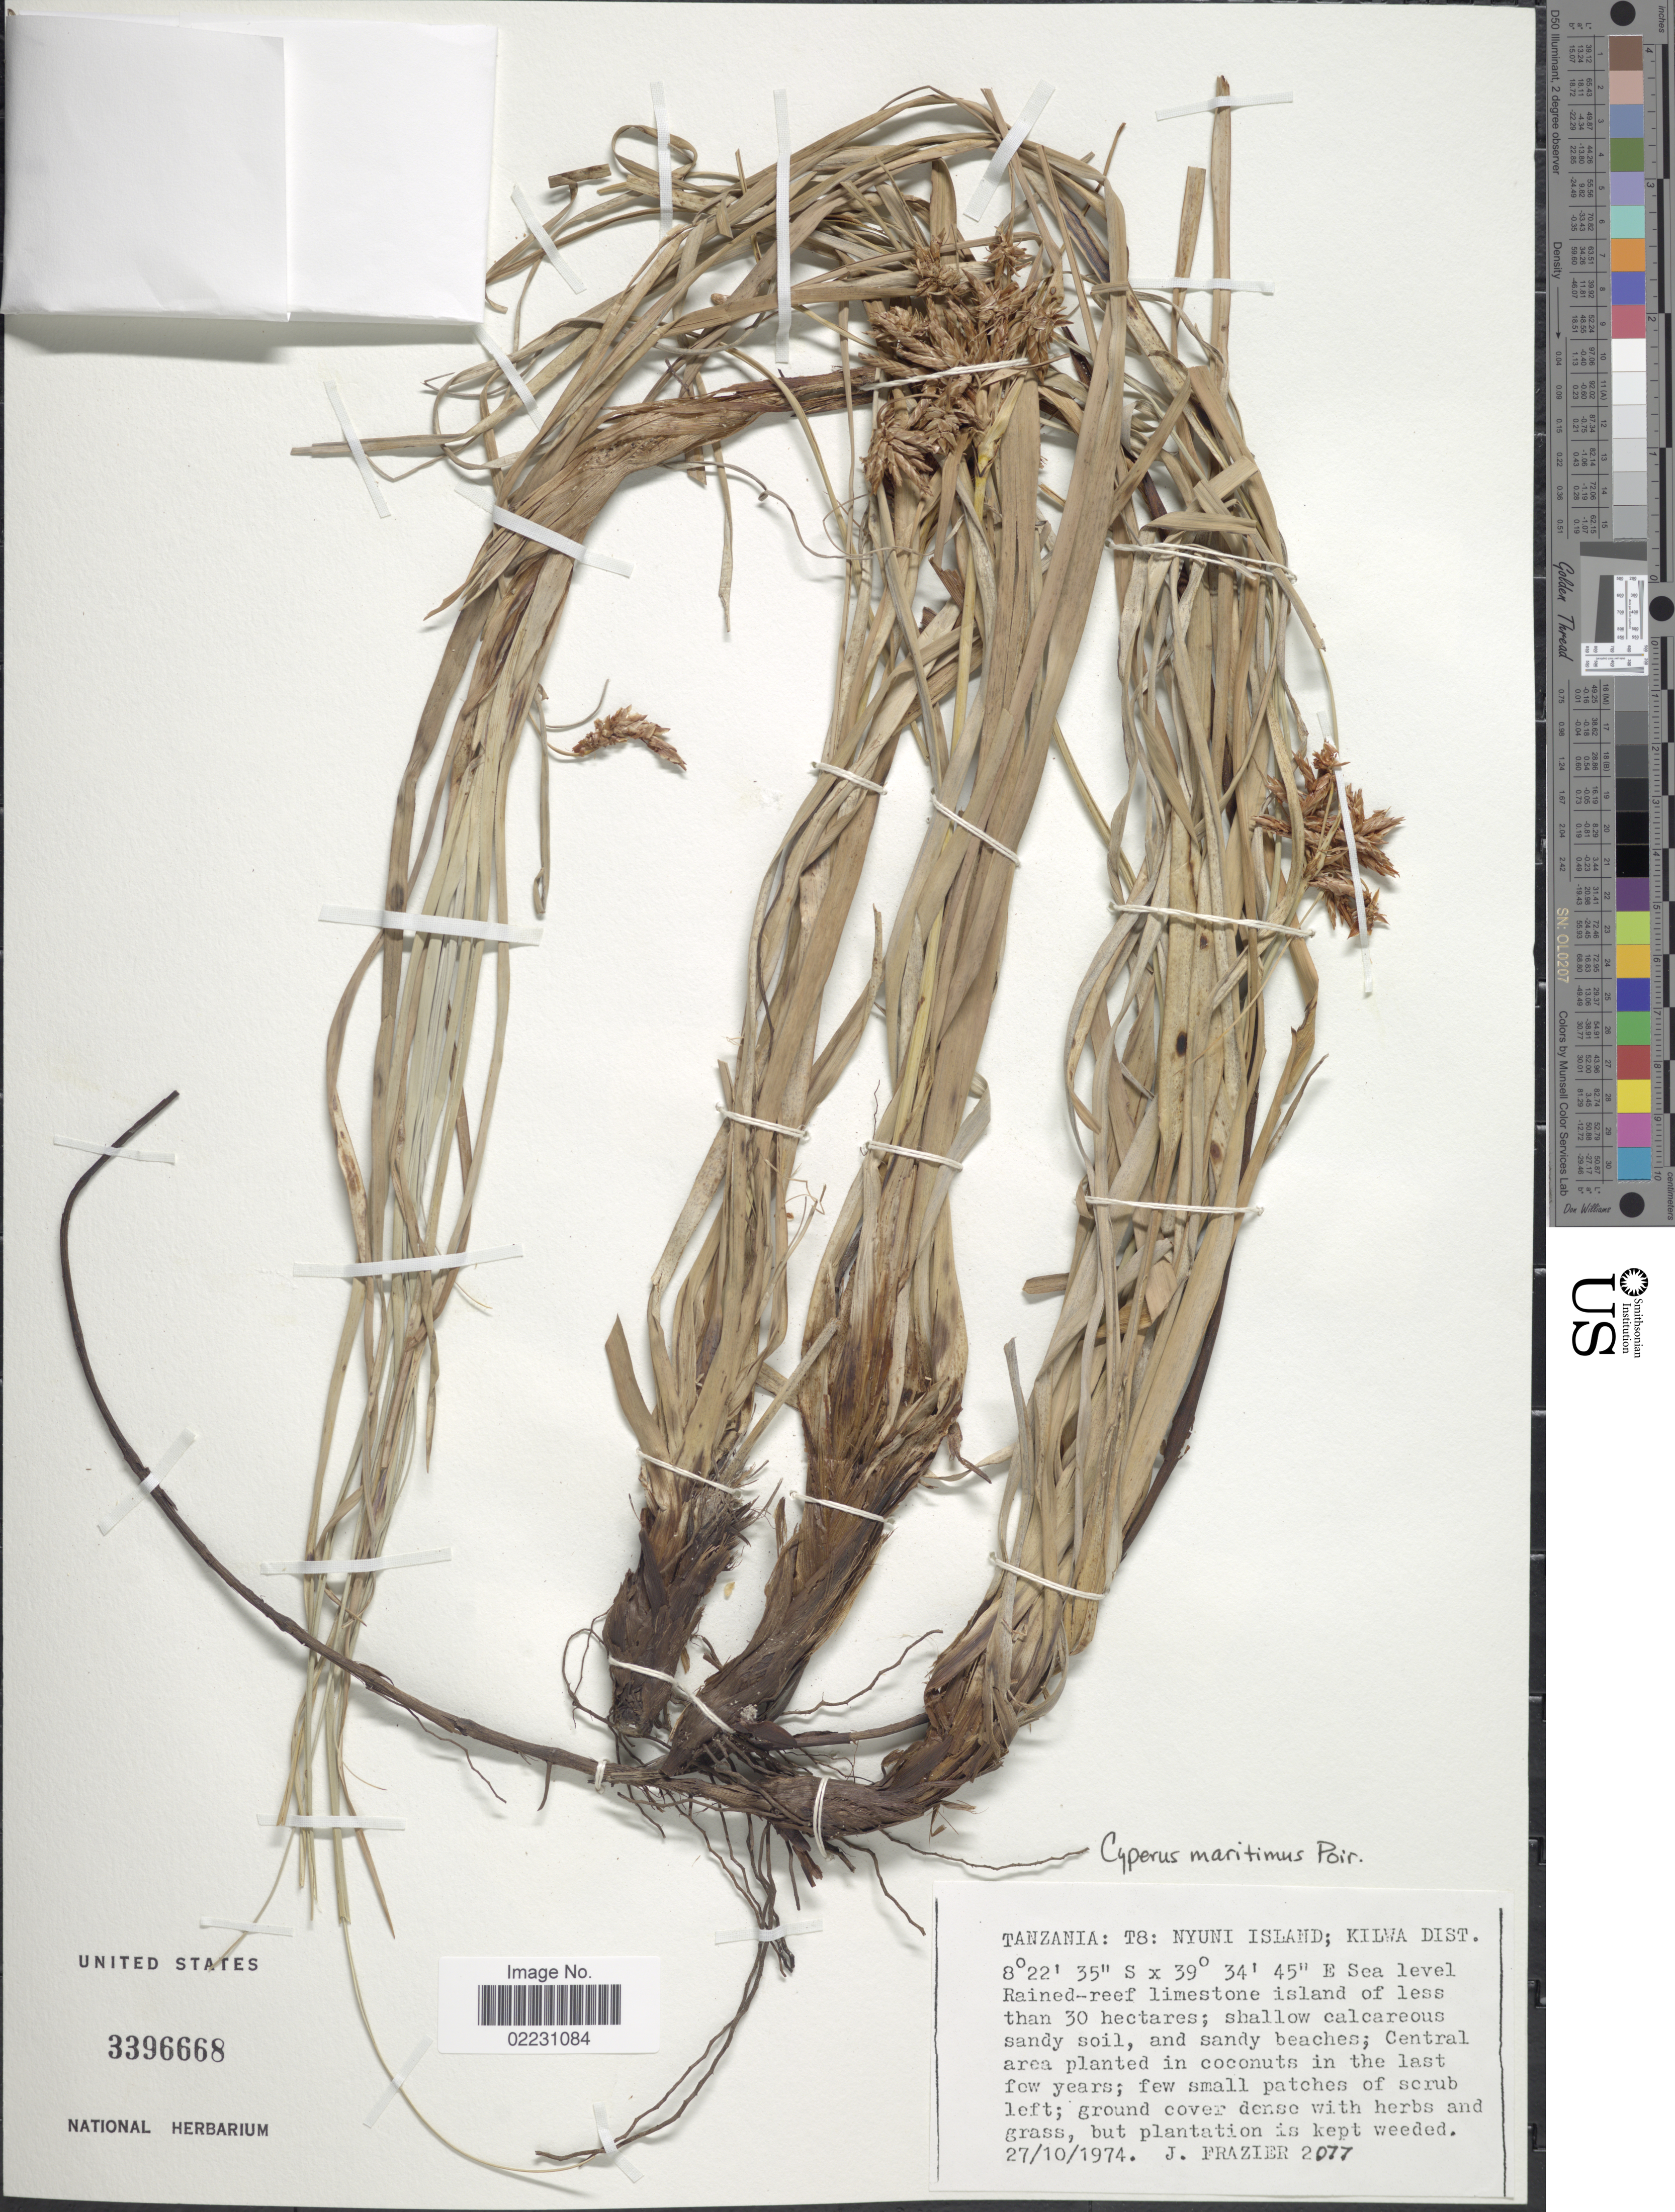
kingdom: Plantae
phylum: Tracheophyta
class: Liliopsida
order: Poales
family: Cyperaceae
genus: Cyperus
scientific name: Cyperus crassipes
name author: Vahl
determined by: Strong, Mark T., (BOT), Smithsonian Institution - National Museum of Natural History (UNITED STATES)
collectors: J. Frazier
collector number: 2077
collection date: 1974-10-27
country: Tanzania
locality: T8: Nyuni Island; Kilwa Dist. Rained-reef limestone island of less than 30 hectares.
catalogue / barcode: US 3396668